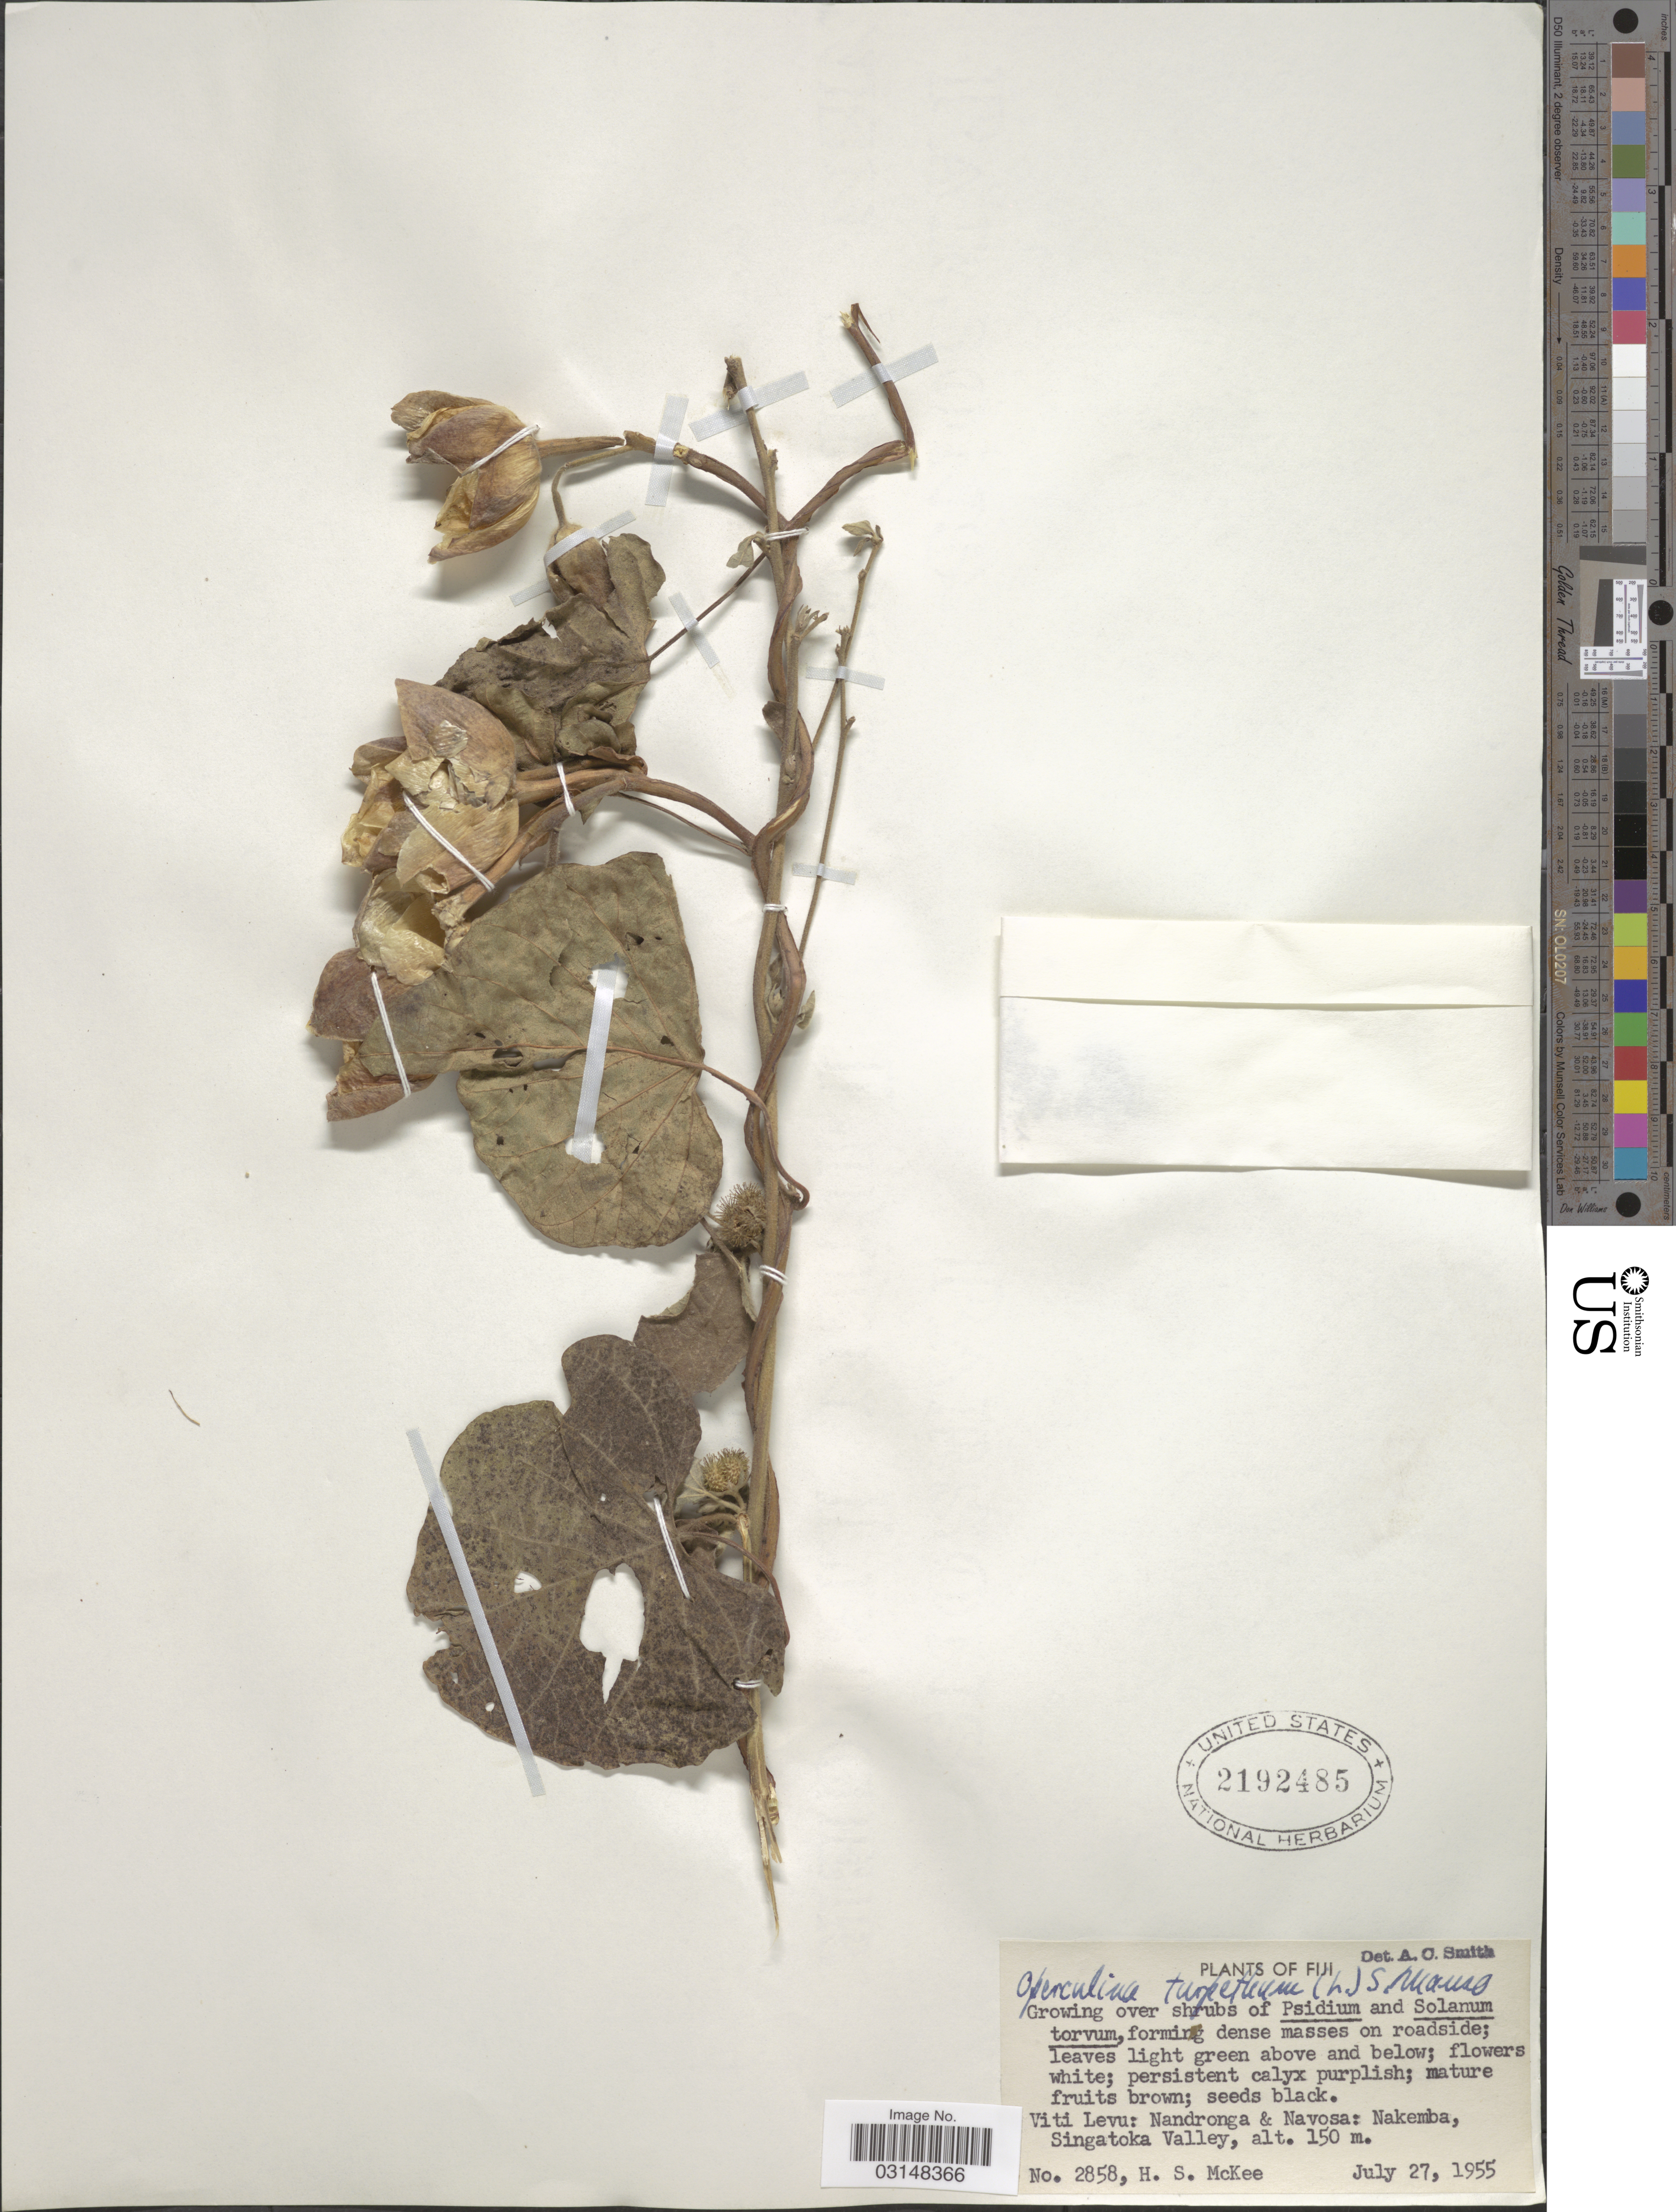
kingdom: Plantae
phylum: Tracheophyta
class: Magnoliopsida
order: Solanales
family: Convolvulaceae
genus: Operculina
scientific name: Operculina turpethum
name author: (L.) Silva Manso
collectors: H. S. McKee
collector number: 2858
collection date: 1955-07-27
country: Fiji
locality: Viti Levu: Nandronga & Navosa: Nakemba, Singatoka Valley.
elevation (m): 150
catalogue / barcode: US 2192485